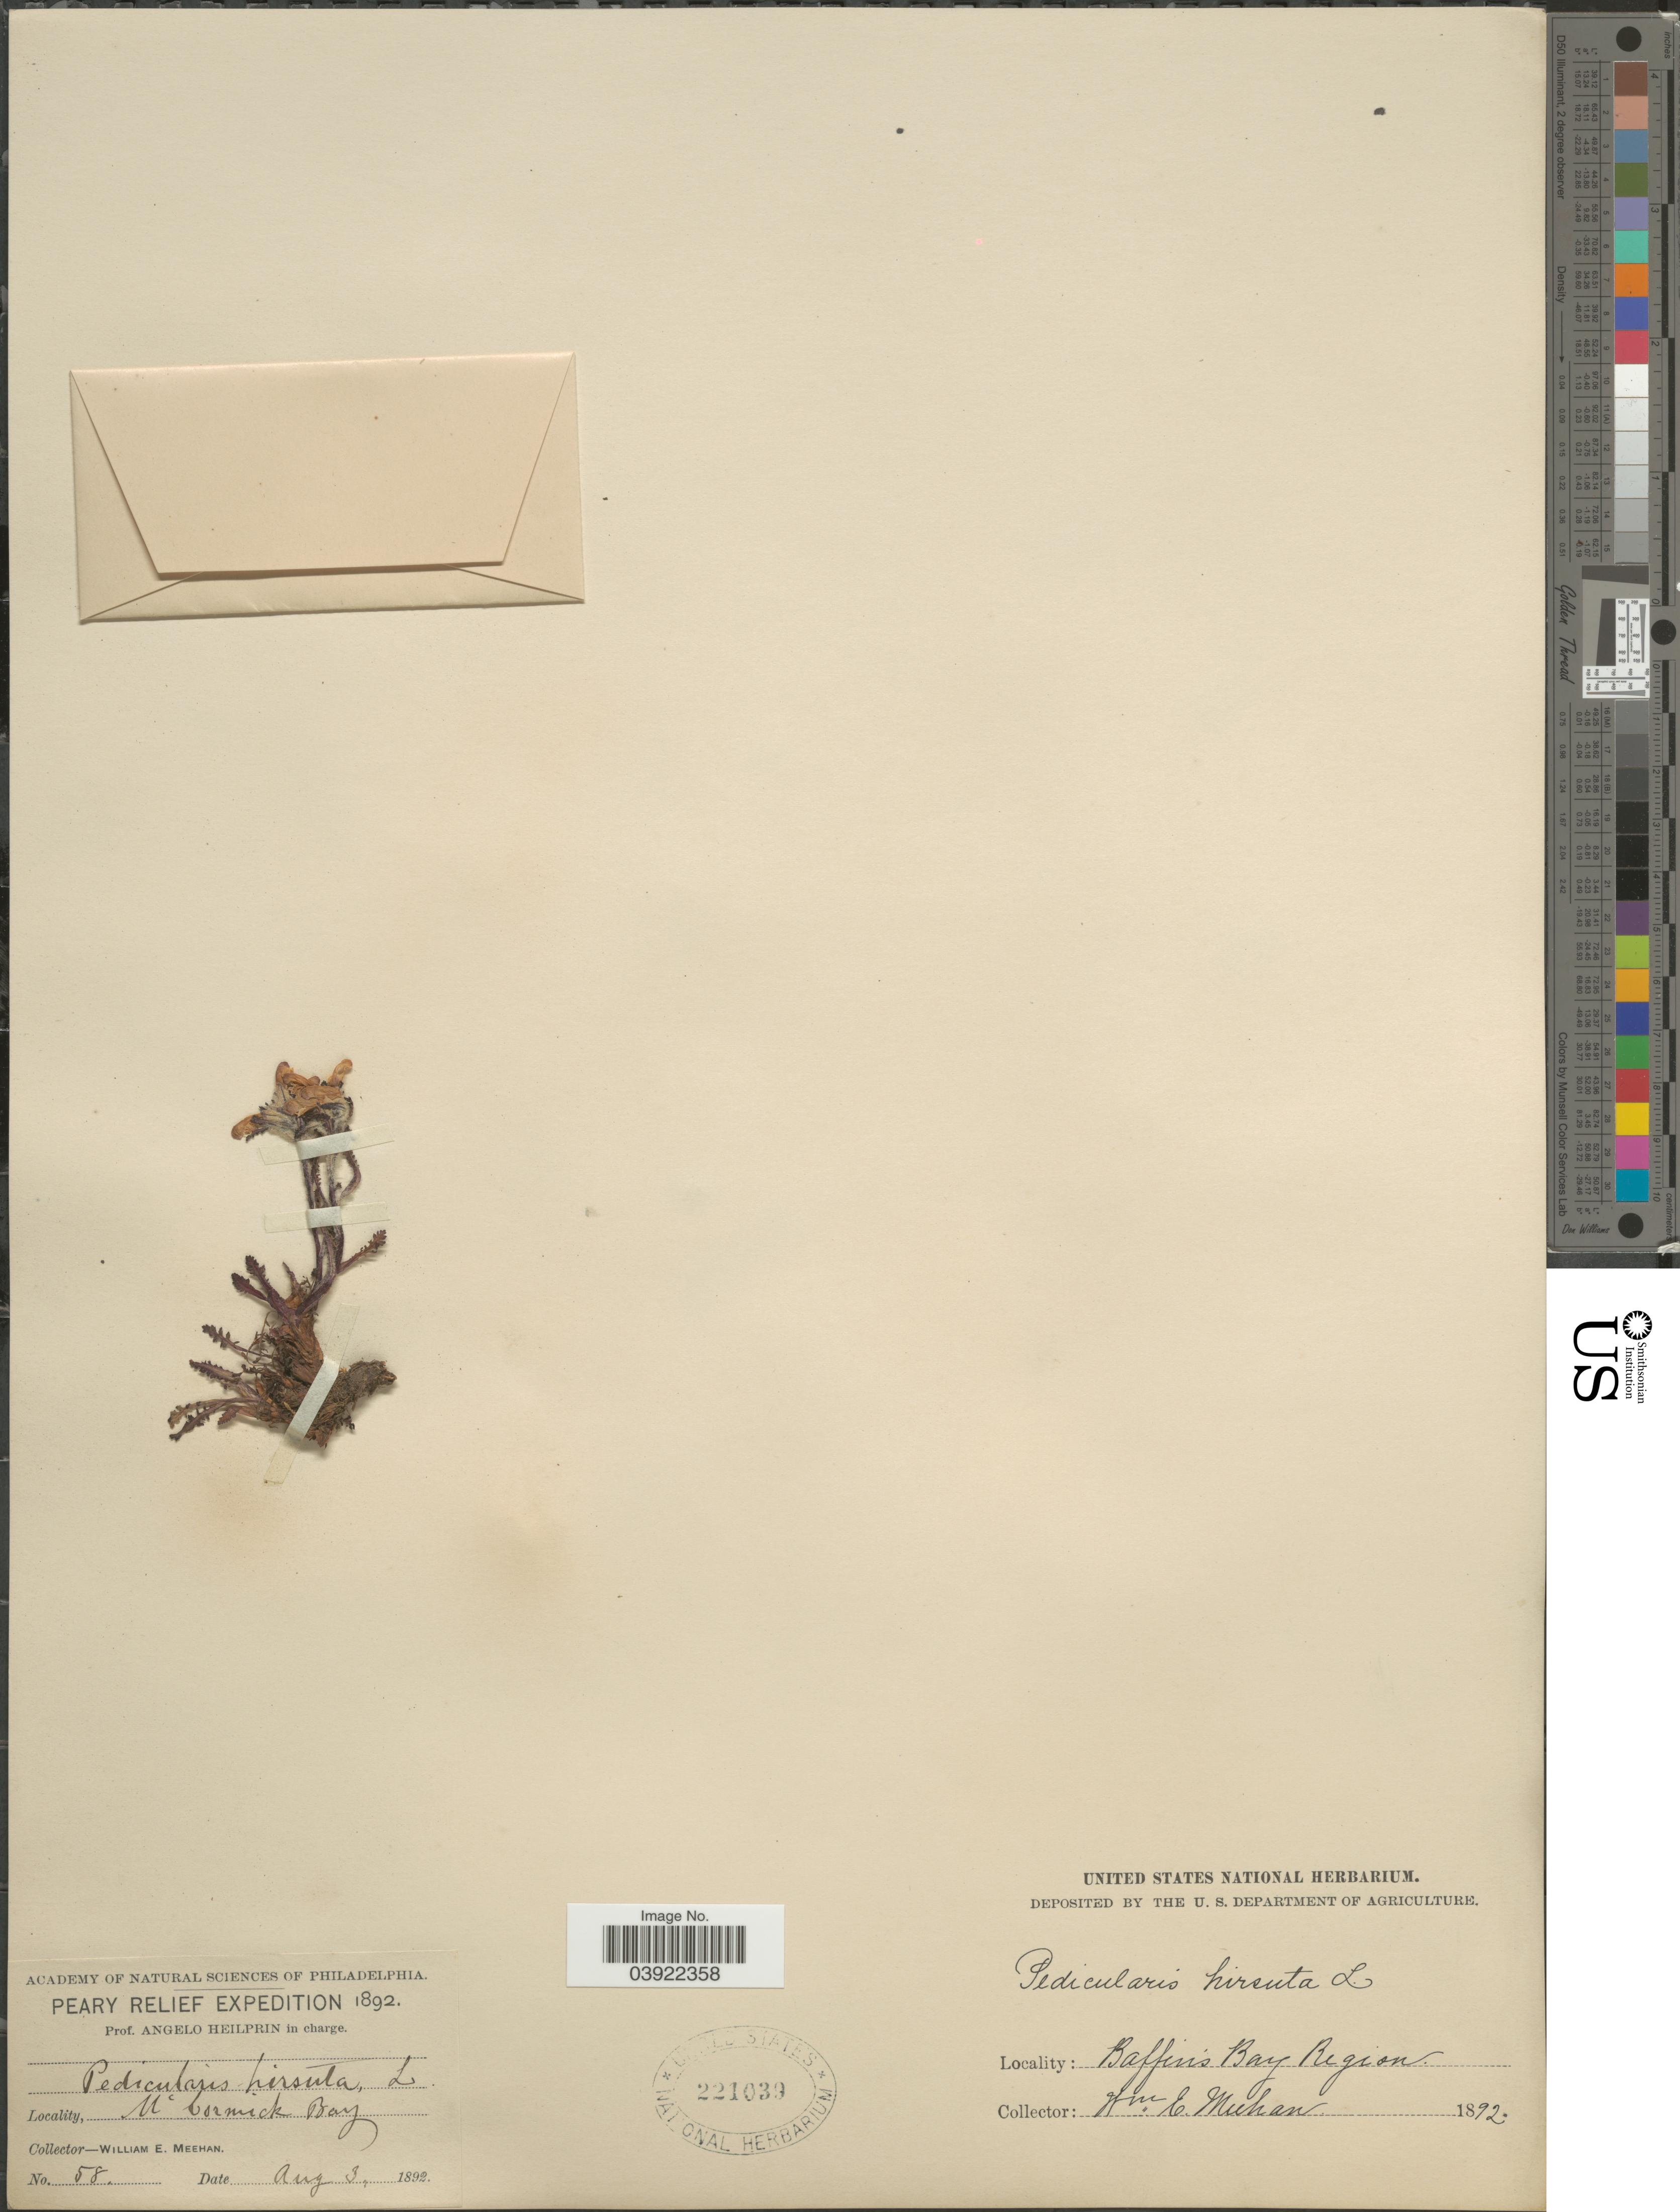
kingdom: Plantae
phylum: Tracheophyta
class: Magnoliopsida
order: Lamiales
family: Orobanchaceae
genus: Pedicularis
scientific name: Pedicularis hirsuta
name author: L.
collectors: W. Meehan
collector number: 58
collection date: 1892-08-03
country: Greenland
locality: Baffins Bay Region. McCormick Bay.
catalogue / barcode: US 221039